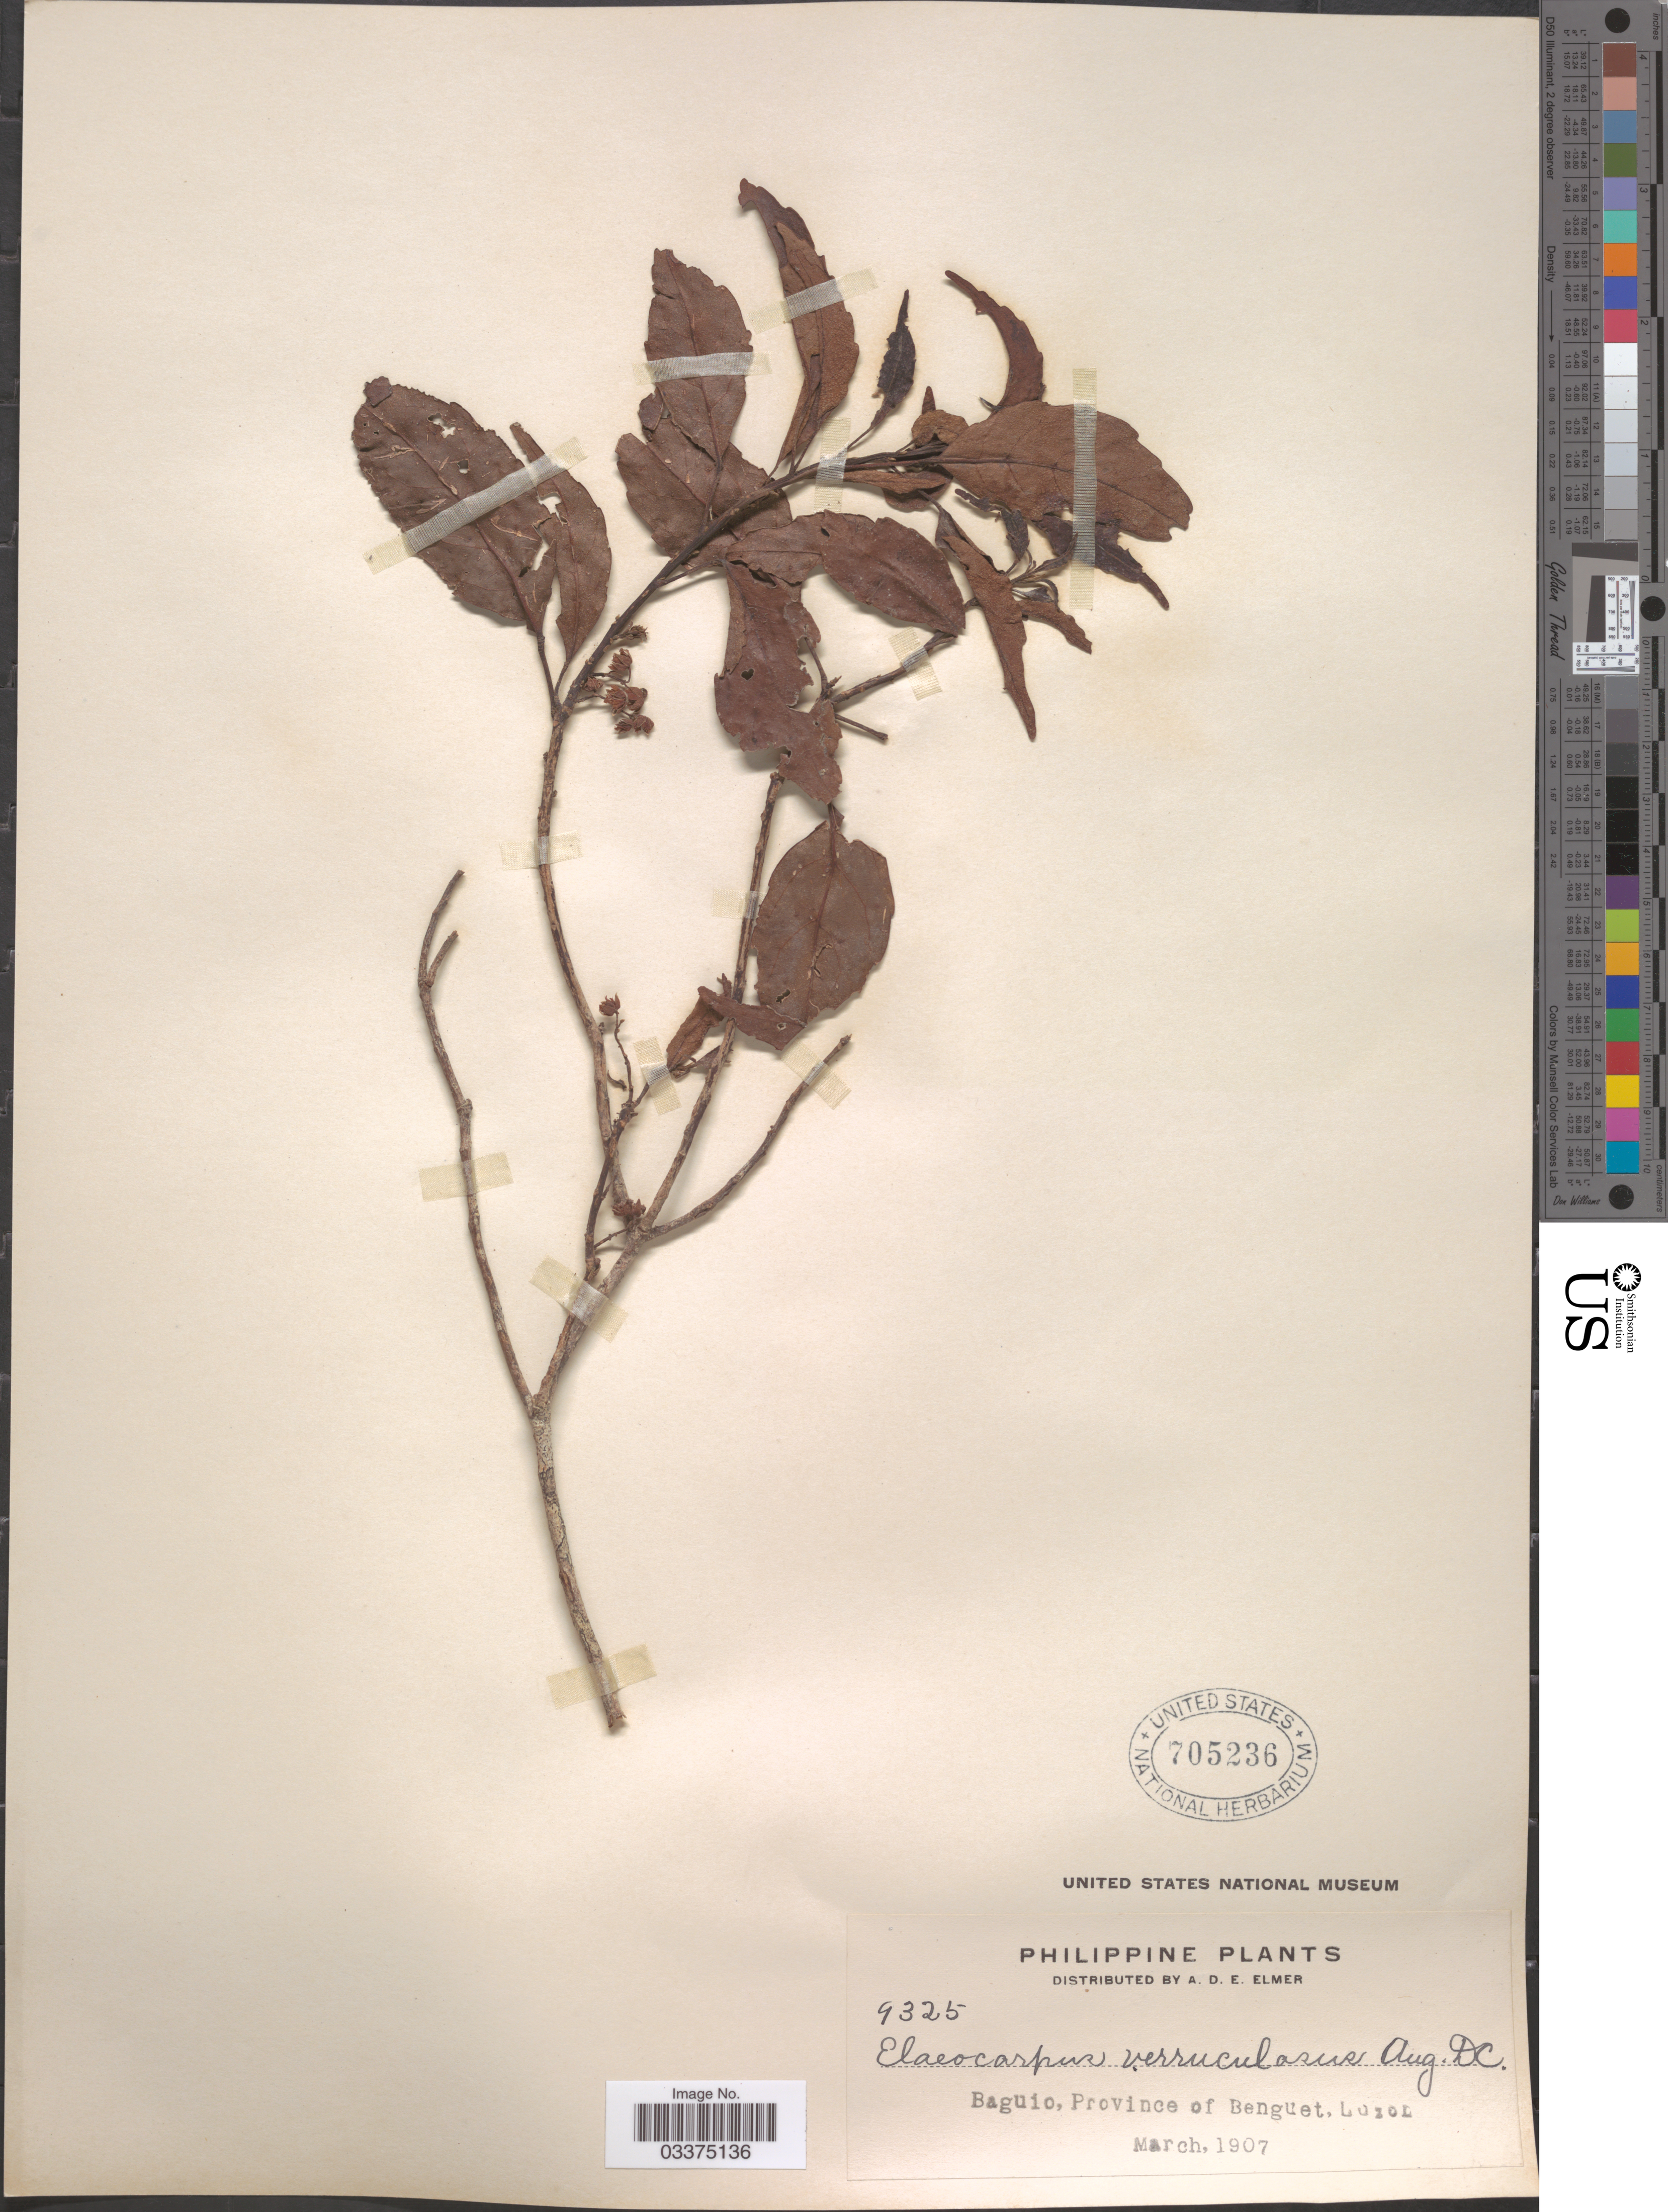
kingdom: Plantae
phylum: Tracheophyta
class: Magnoliopsida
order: Oxalidales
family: Elaeocarpaceae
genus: Elaeocarpus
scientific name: Elaeocarpus verruculosus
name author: A. DC. in Elmer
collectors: A. D. E. Elmer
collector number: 9325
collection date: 1907-03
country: Philippines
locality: Baguio, Province of Benguet, Luzon.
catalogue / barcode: US 705236